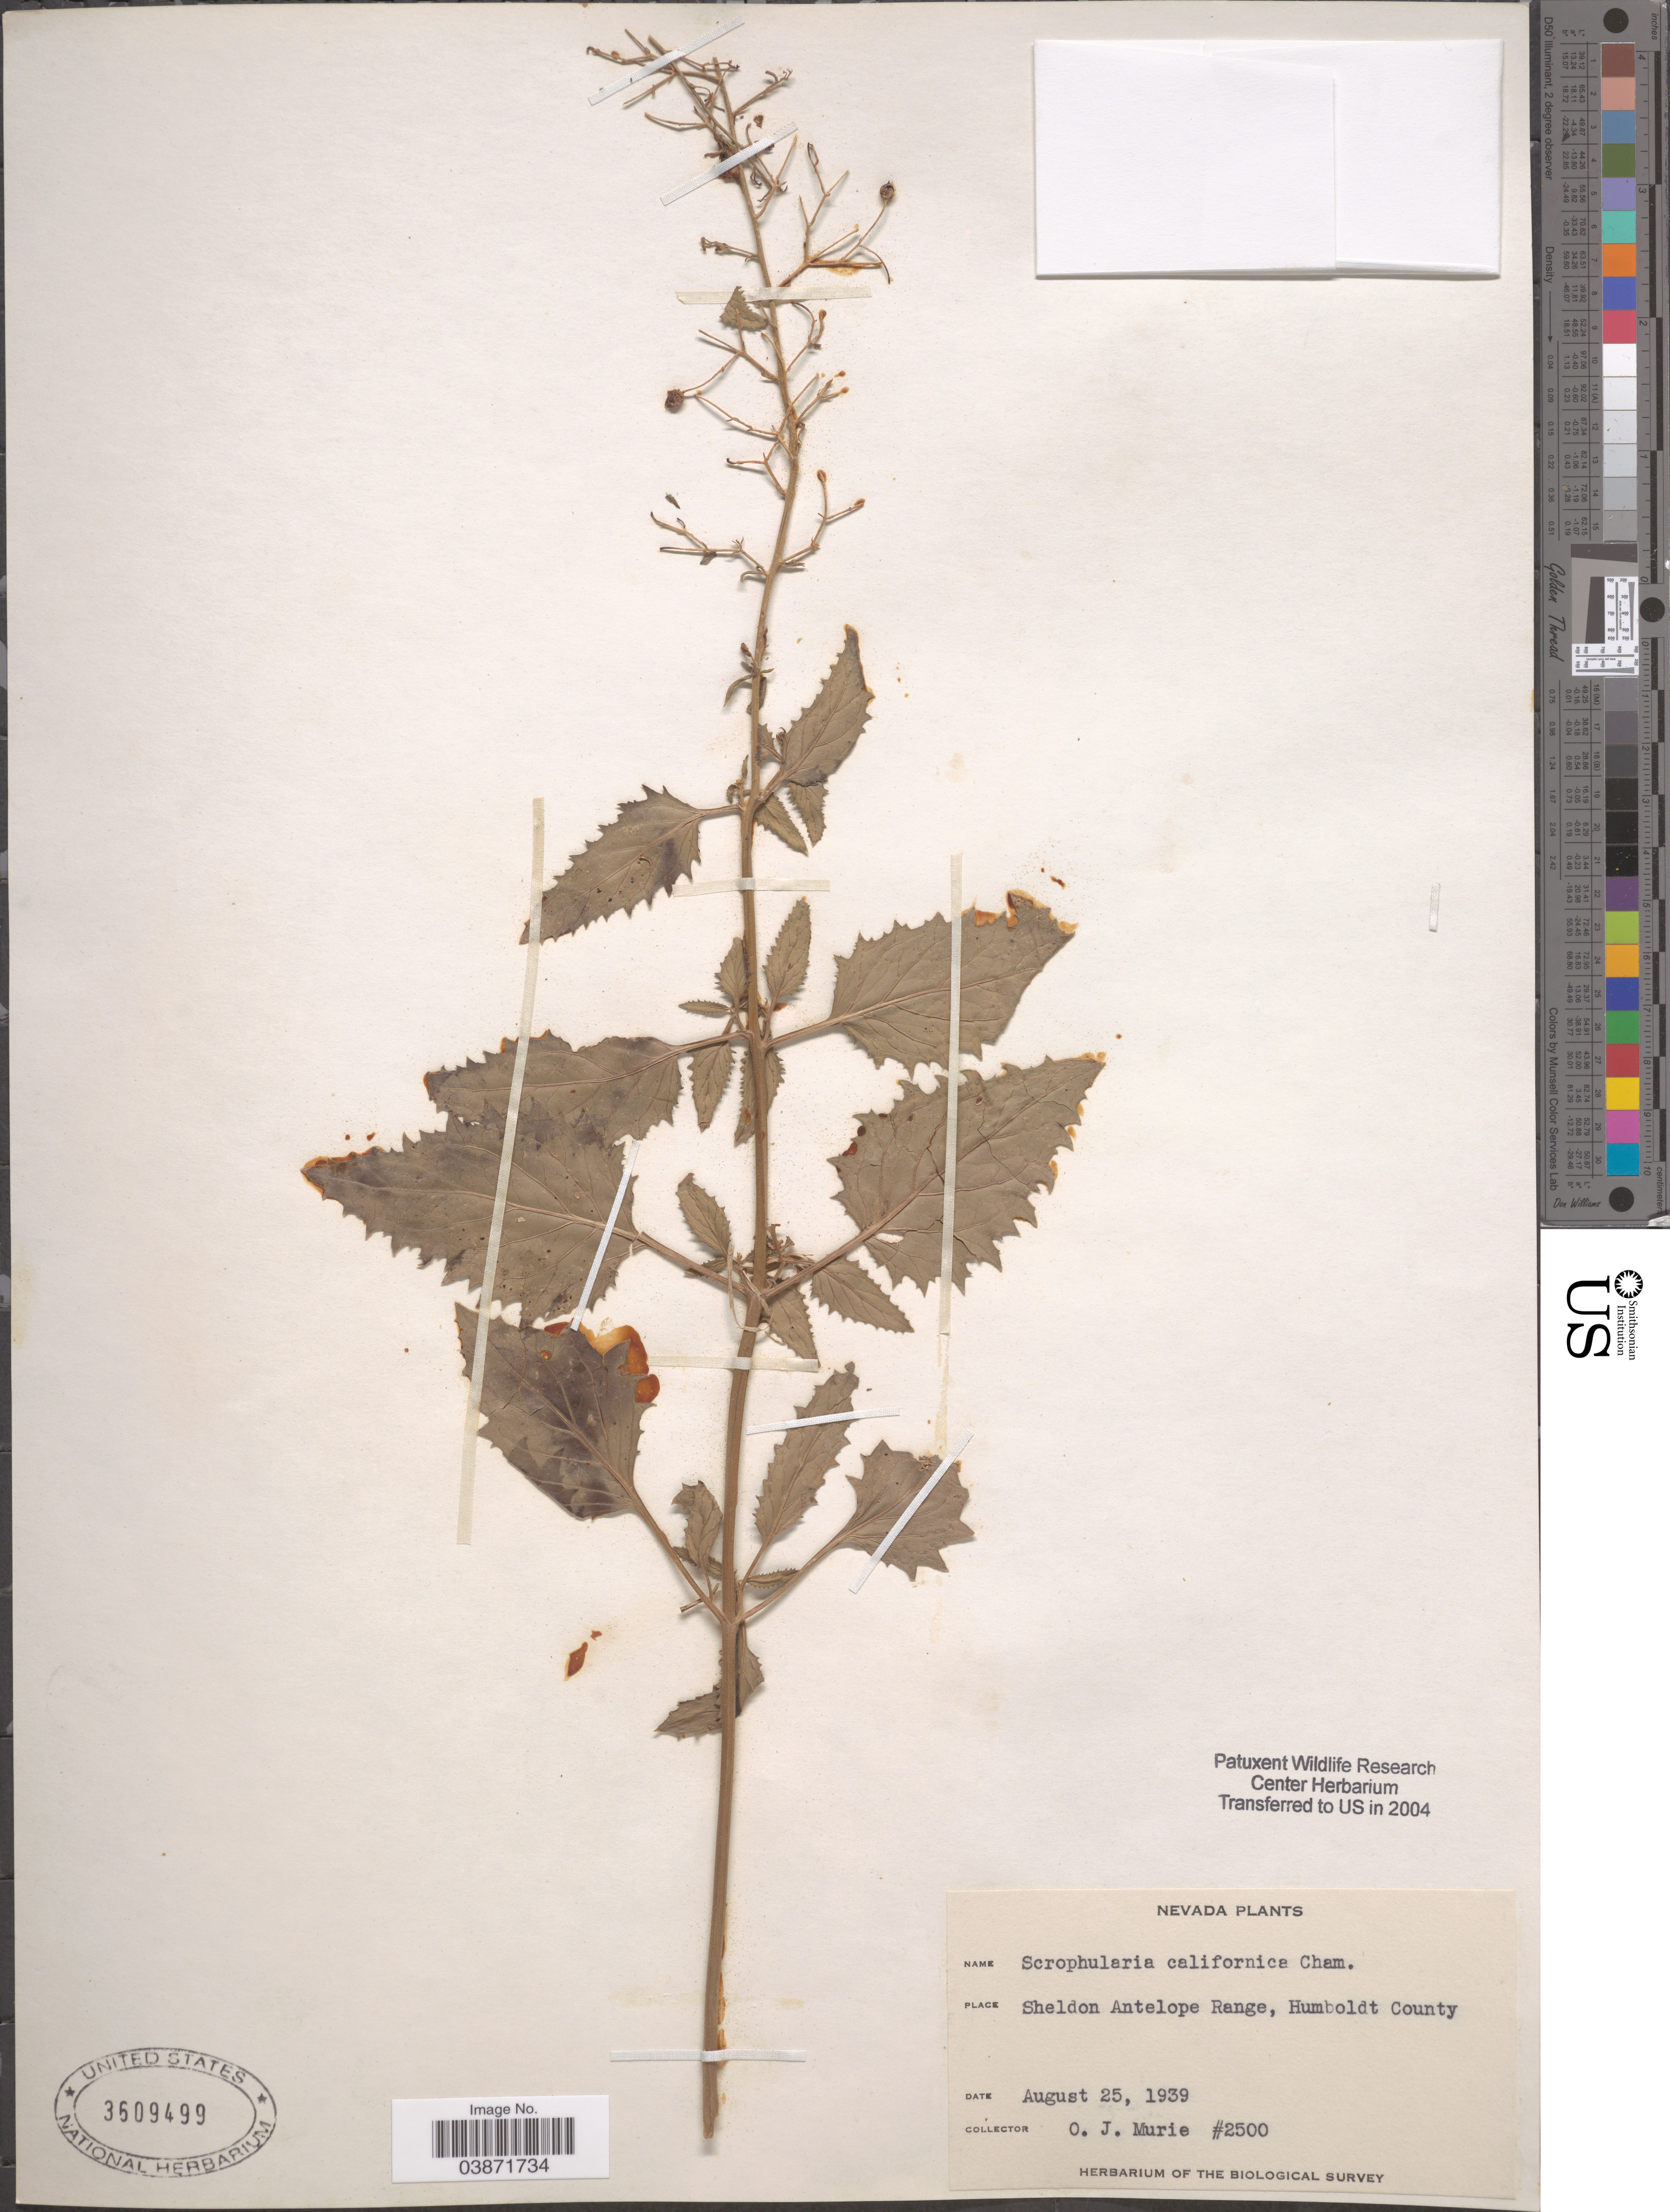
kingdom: Plantae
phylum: Tracheophyta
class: Magnoliopsida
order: Lamiales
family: Scrophulariaceae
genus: Scrophularia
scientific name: Scrophularia californica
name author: Cham. & Schltdl.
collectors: O. Murie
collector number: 2500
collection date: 1939-08-25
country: United States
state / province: Nevada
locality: Sheldon Antelope Range, Humboldt County.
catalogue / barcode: US 3609499